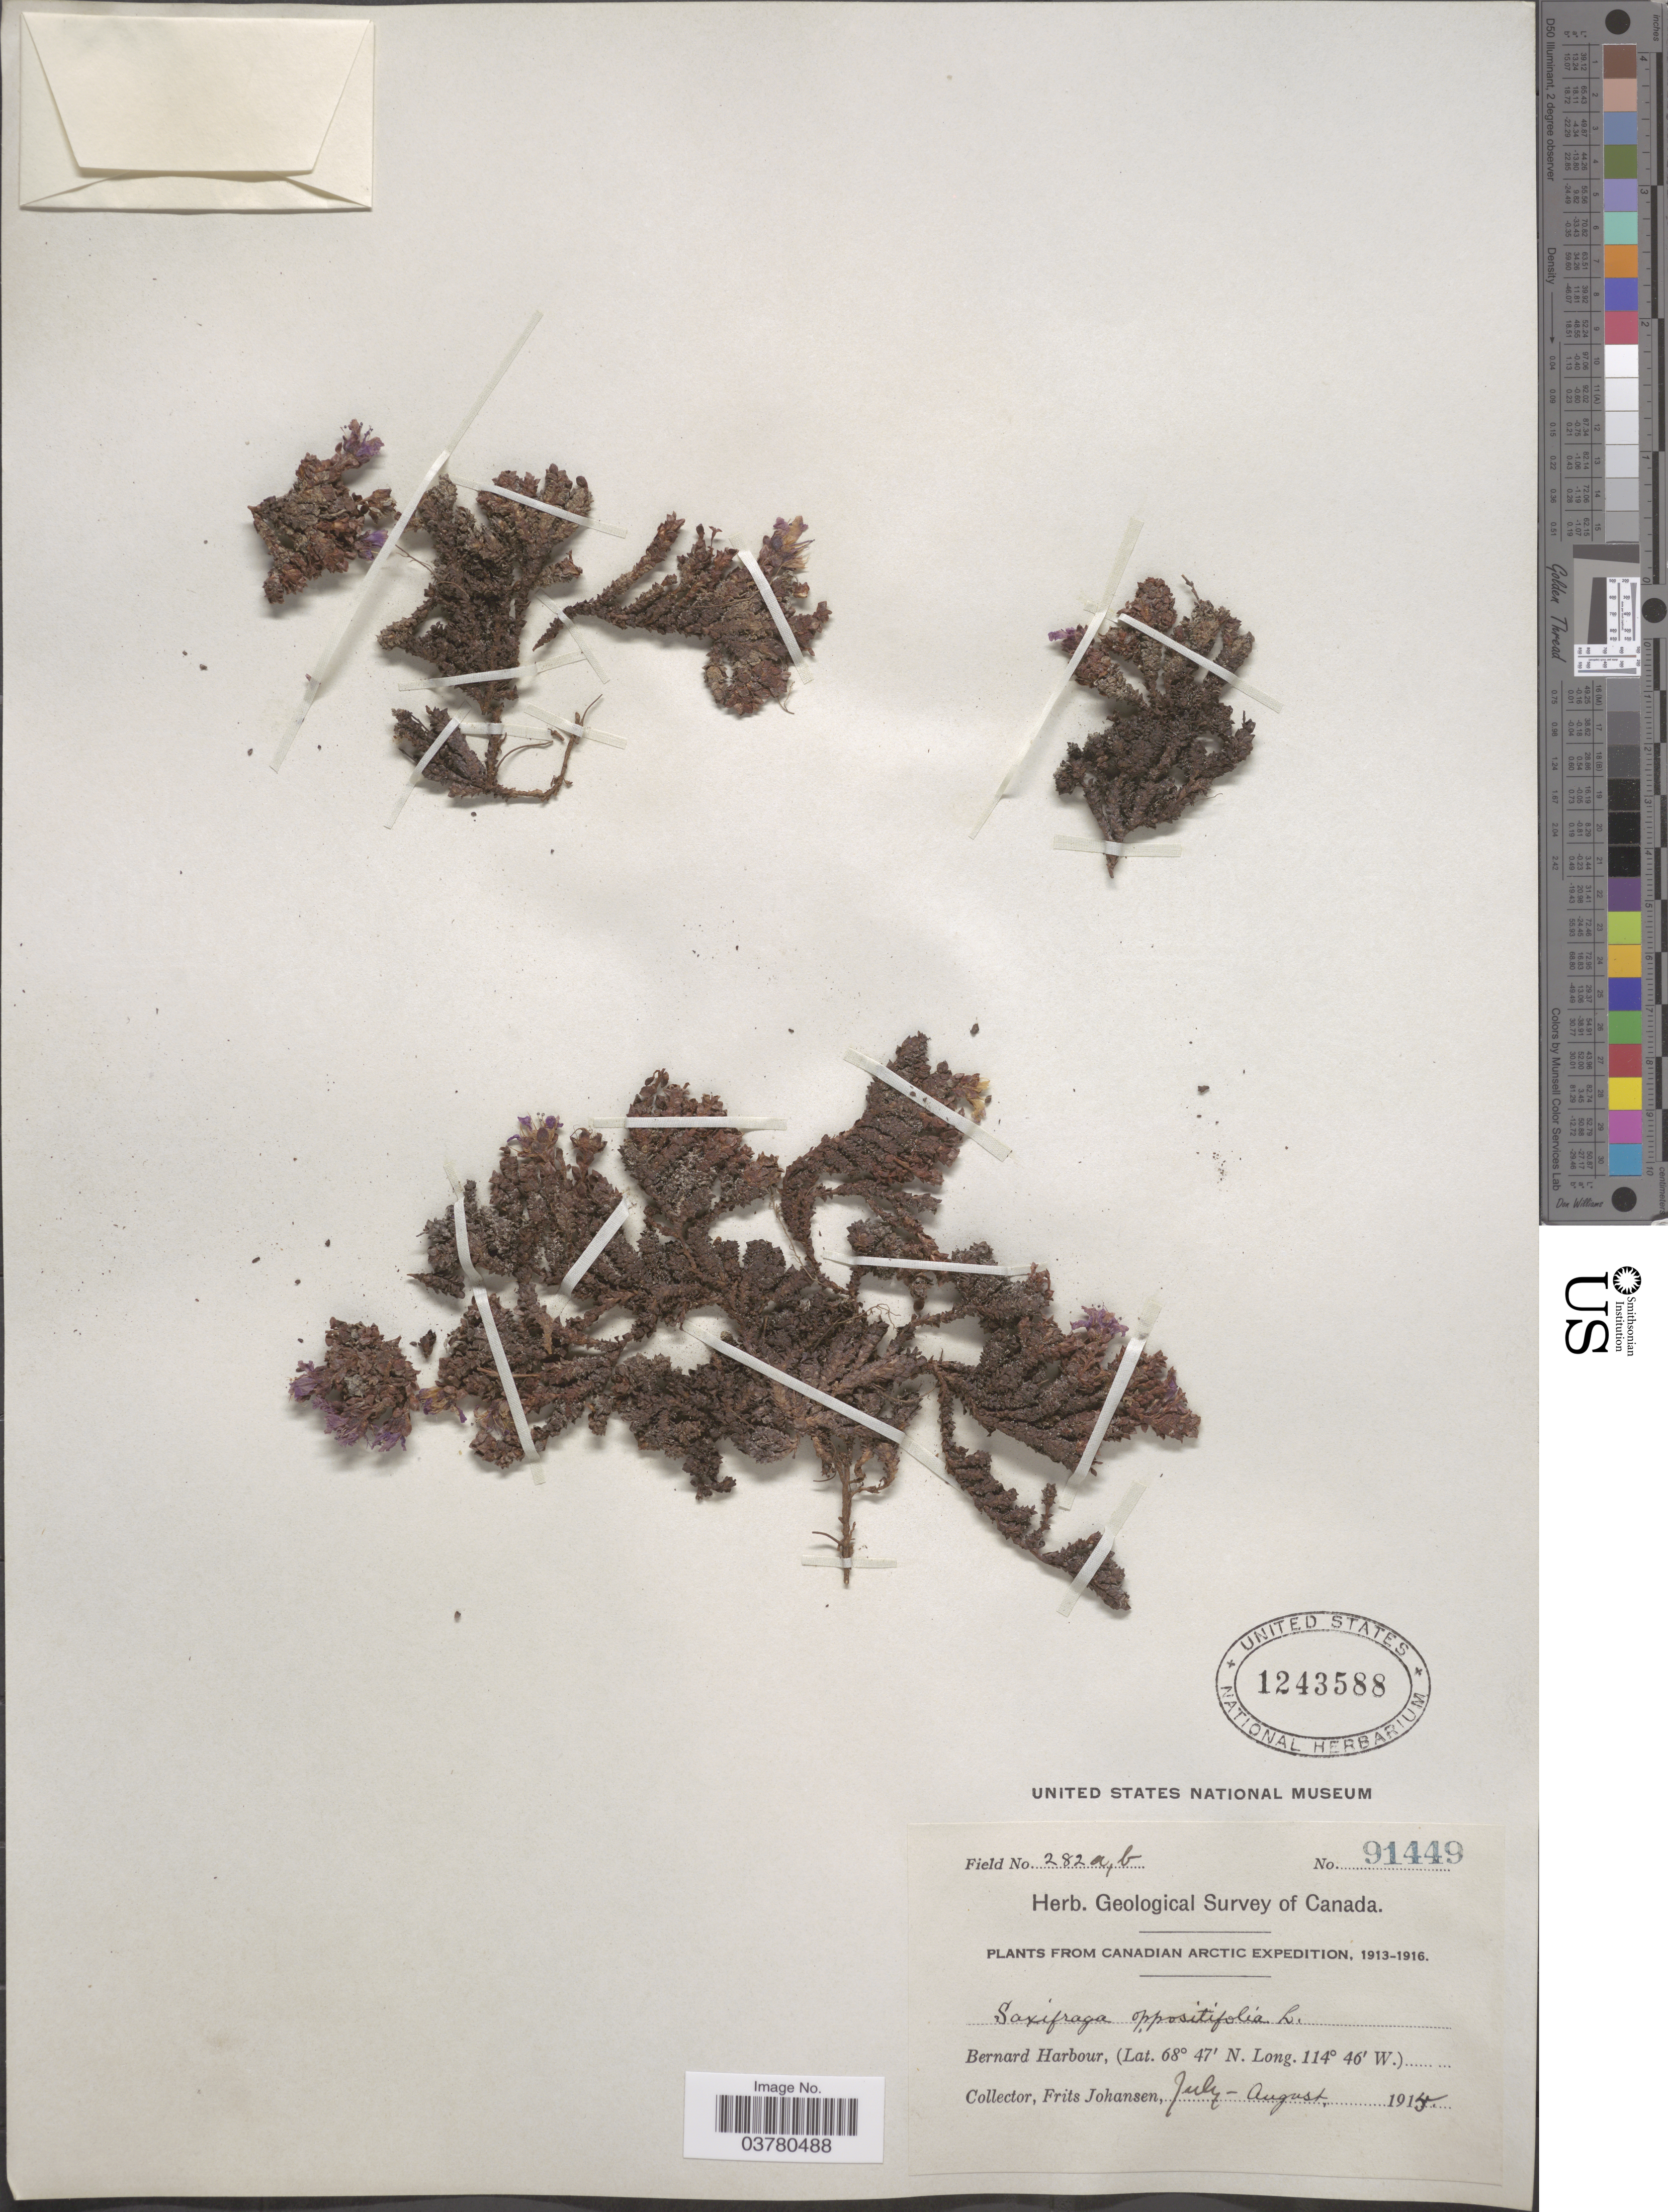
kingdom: Plantae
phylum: Tracheophyta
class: Magnoliopsida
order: Saxifragales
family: Saxifragaceae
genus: Saxifraga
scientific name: Saxifraga oppositifolia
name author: L.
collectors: F. Johansen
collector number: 282a,b/91449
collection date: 1915-07/1915-08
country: Canada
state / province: Nunavut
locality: Geological Survey of Canada. Canadian Arctic Expedition, 1913-1916. Bernard Harbour.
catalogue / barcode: US 1243588